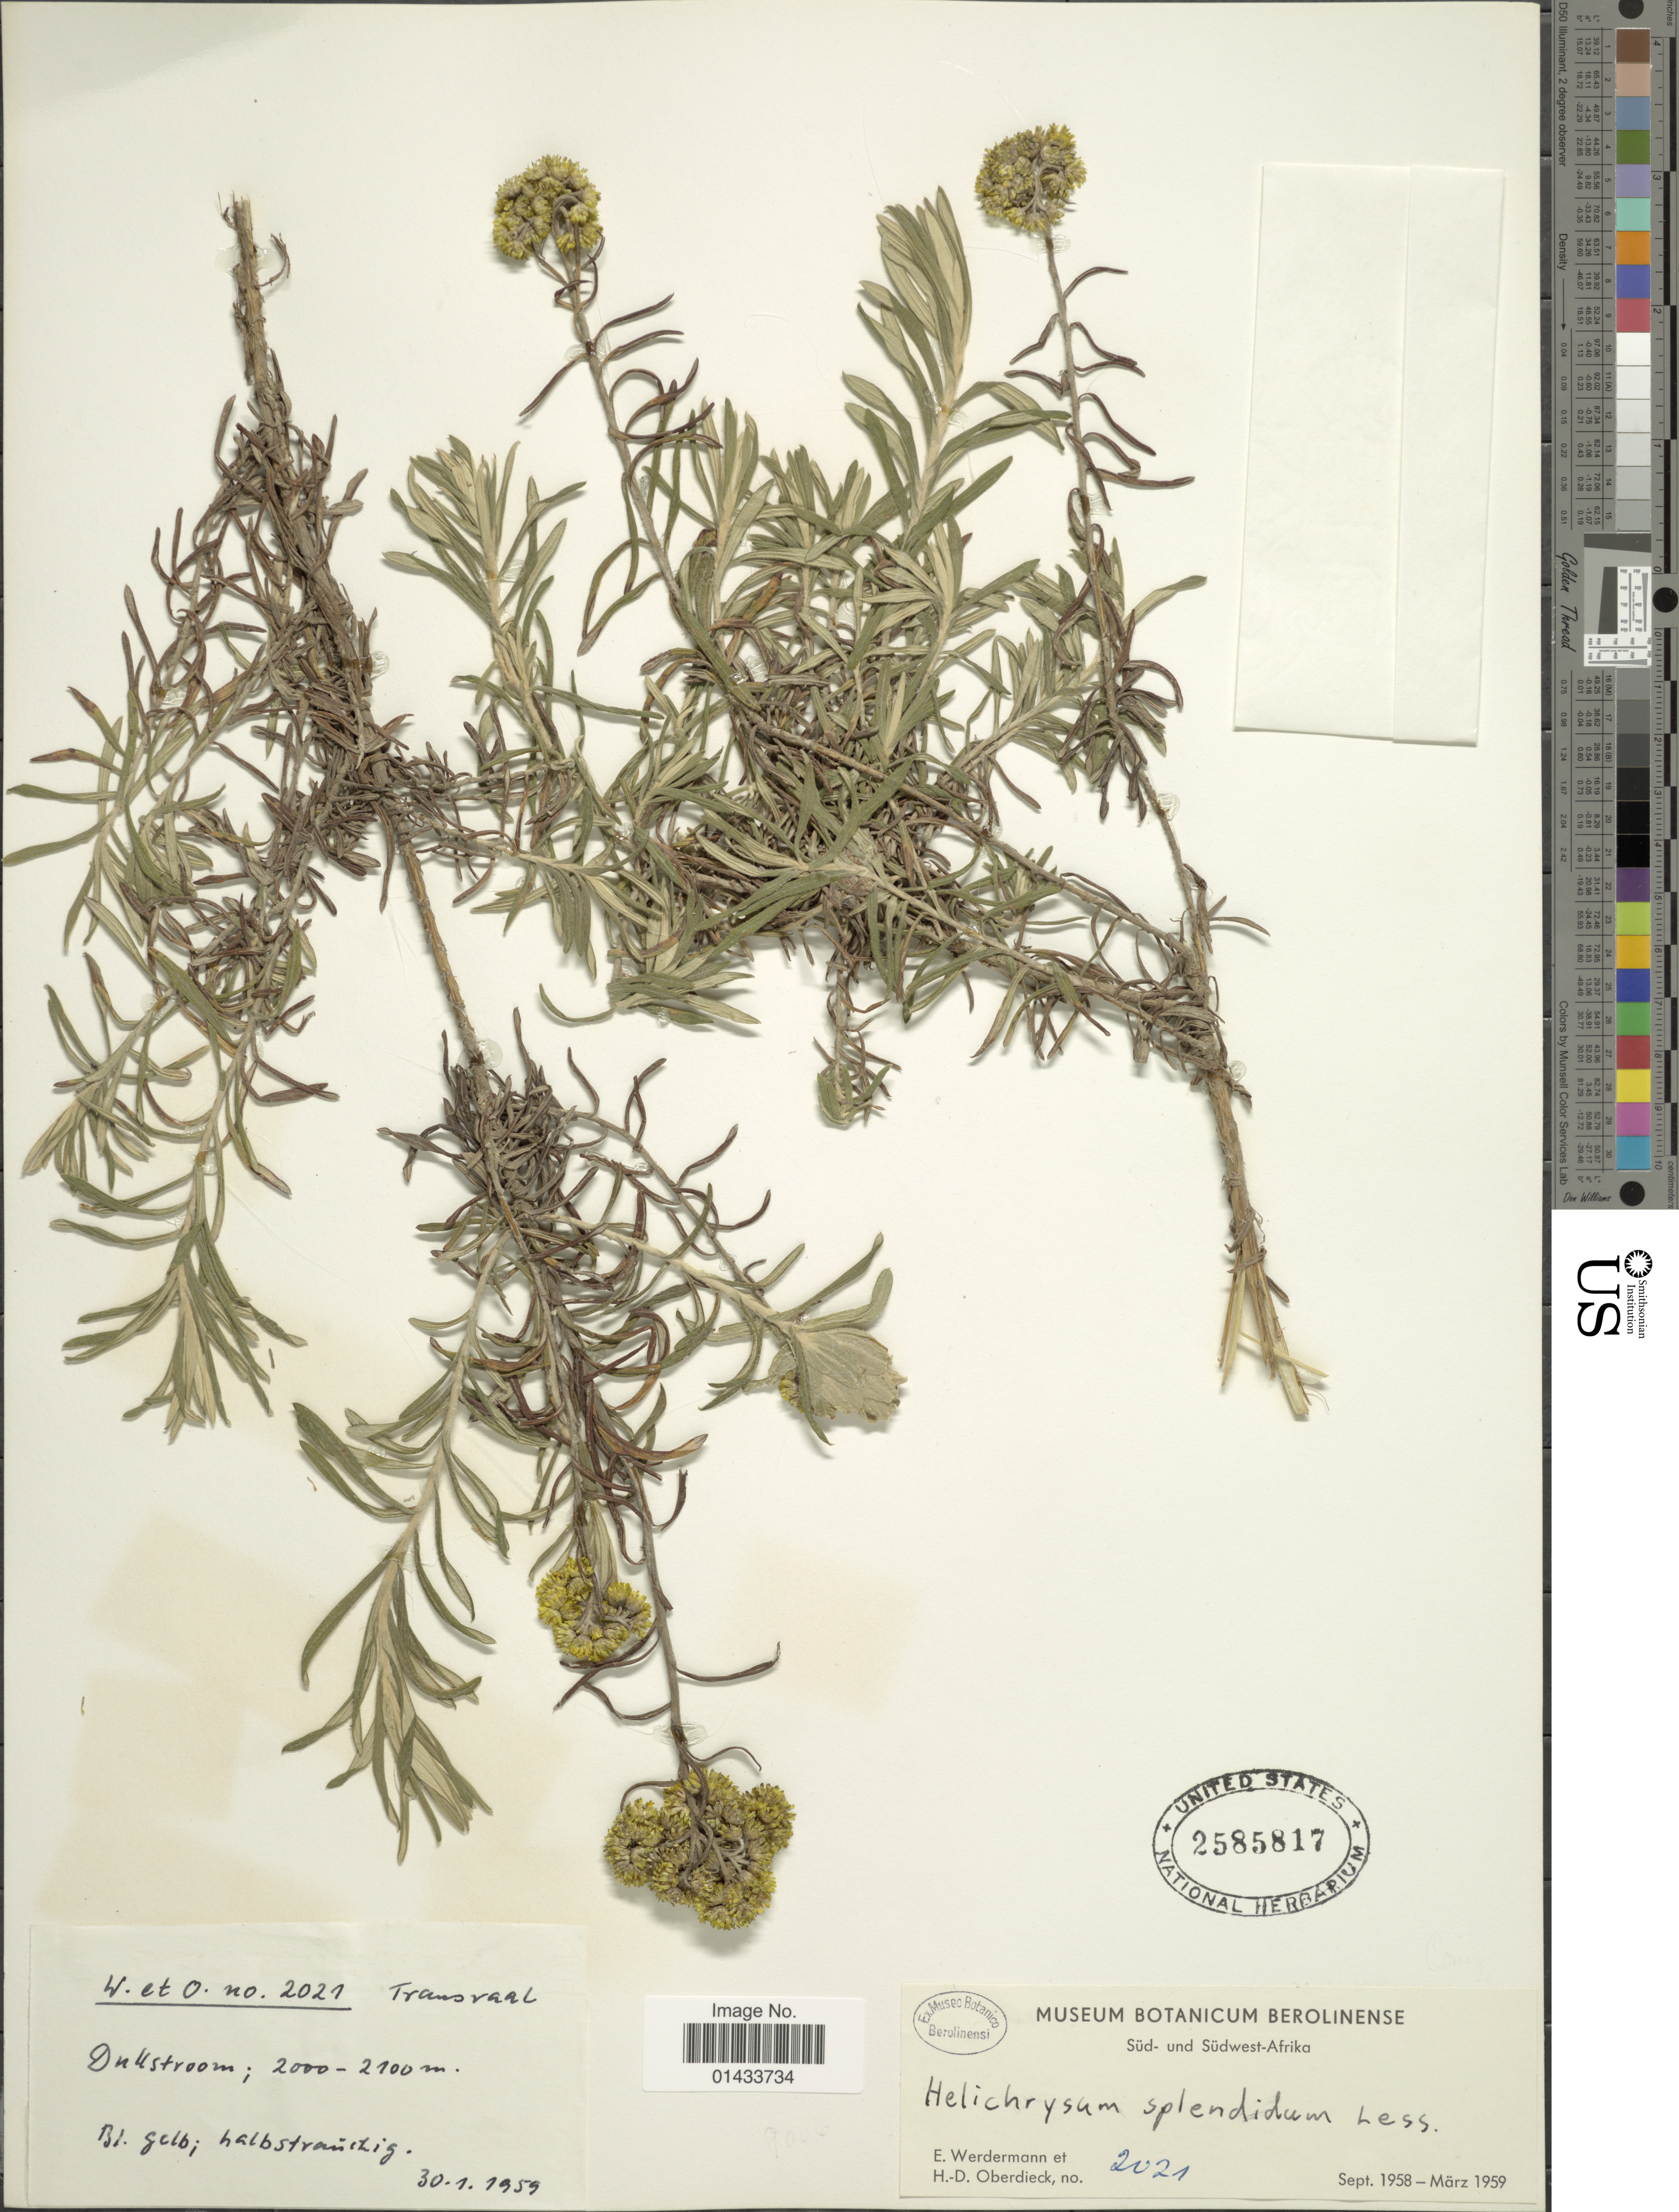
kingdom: Plantae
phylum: Tracheophyta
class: Magnoliopsida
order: Asterales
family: Asteraceae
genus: Helichrysum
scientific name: Helichrysum splendidum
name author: (Thunb.) Less.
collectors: E. Werdermann & H. Oberdieck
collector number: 2021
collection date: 1959-01-30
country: South Africa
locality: Transvaal, Dullstroom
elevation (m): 2000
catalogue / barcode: US 2585817